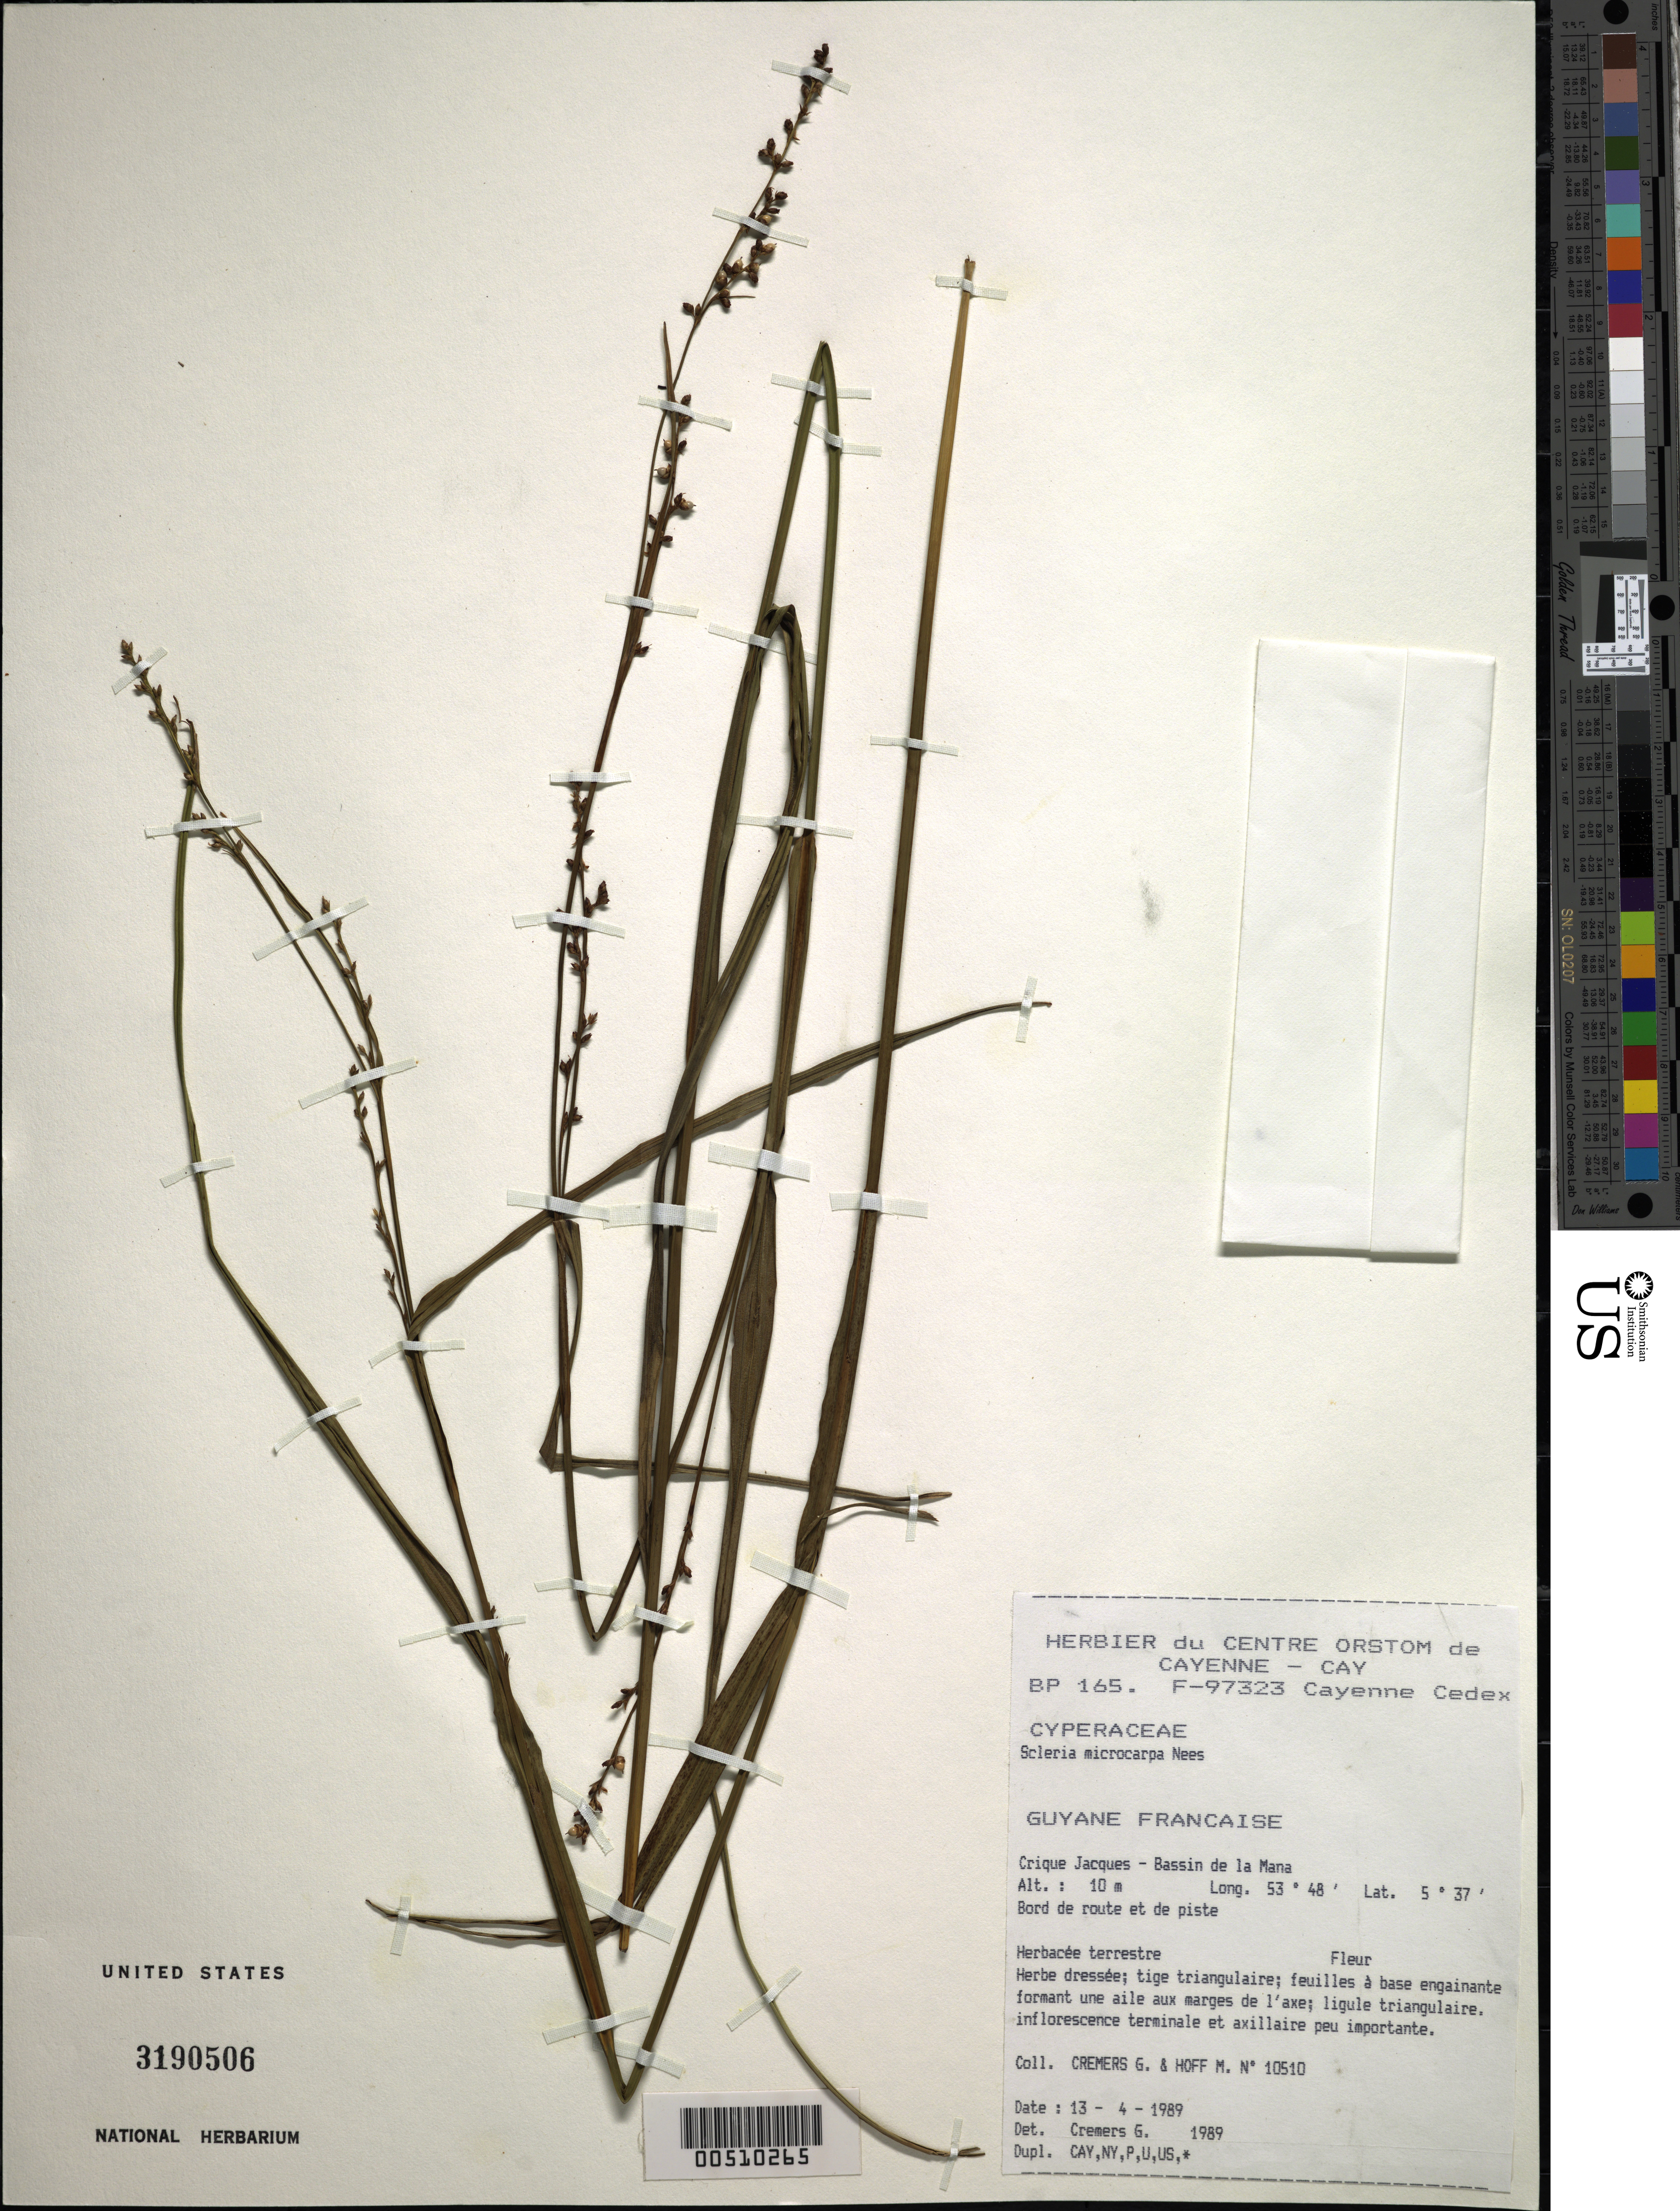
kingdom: Plantae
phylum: Tracheophyta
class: Liliopsida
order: Poales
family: Cyperaceae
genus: Scleria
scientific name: Scleria microcarpa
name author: Nees ex Kunth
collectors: G. Cremers & M. Hoff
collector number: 10510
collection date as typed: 13 Apr 1989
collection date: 1989-04-13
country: French Guiana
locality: Crique Jacques - Bassin de la Mana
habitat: Bord de route et de piste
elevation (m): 10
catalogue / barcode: US 3190506